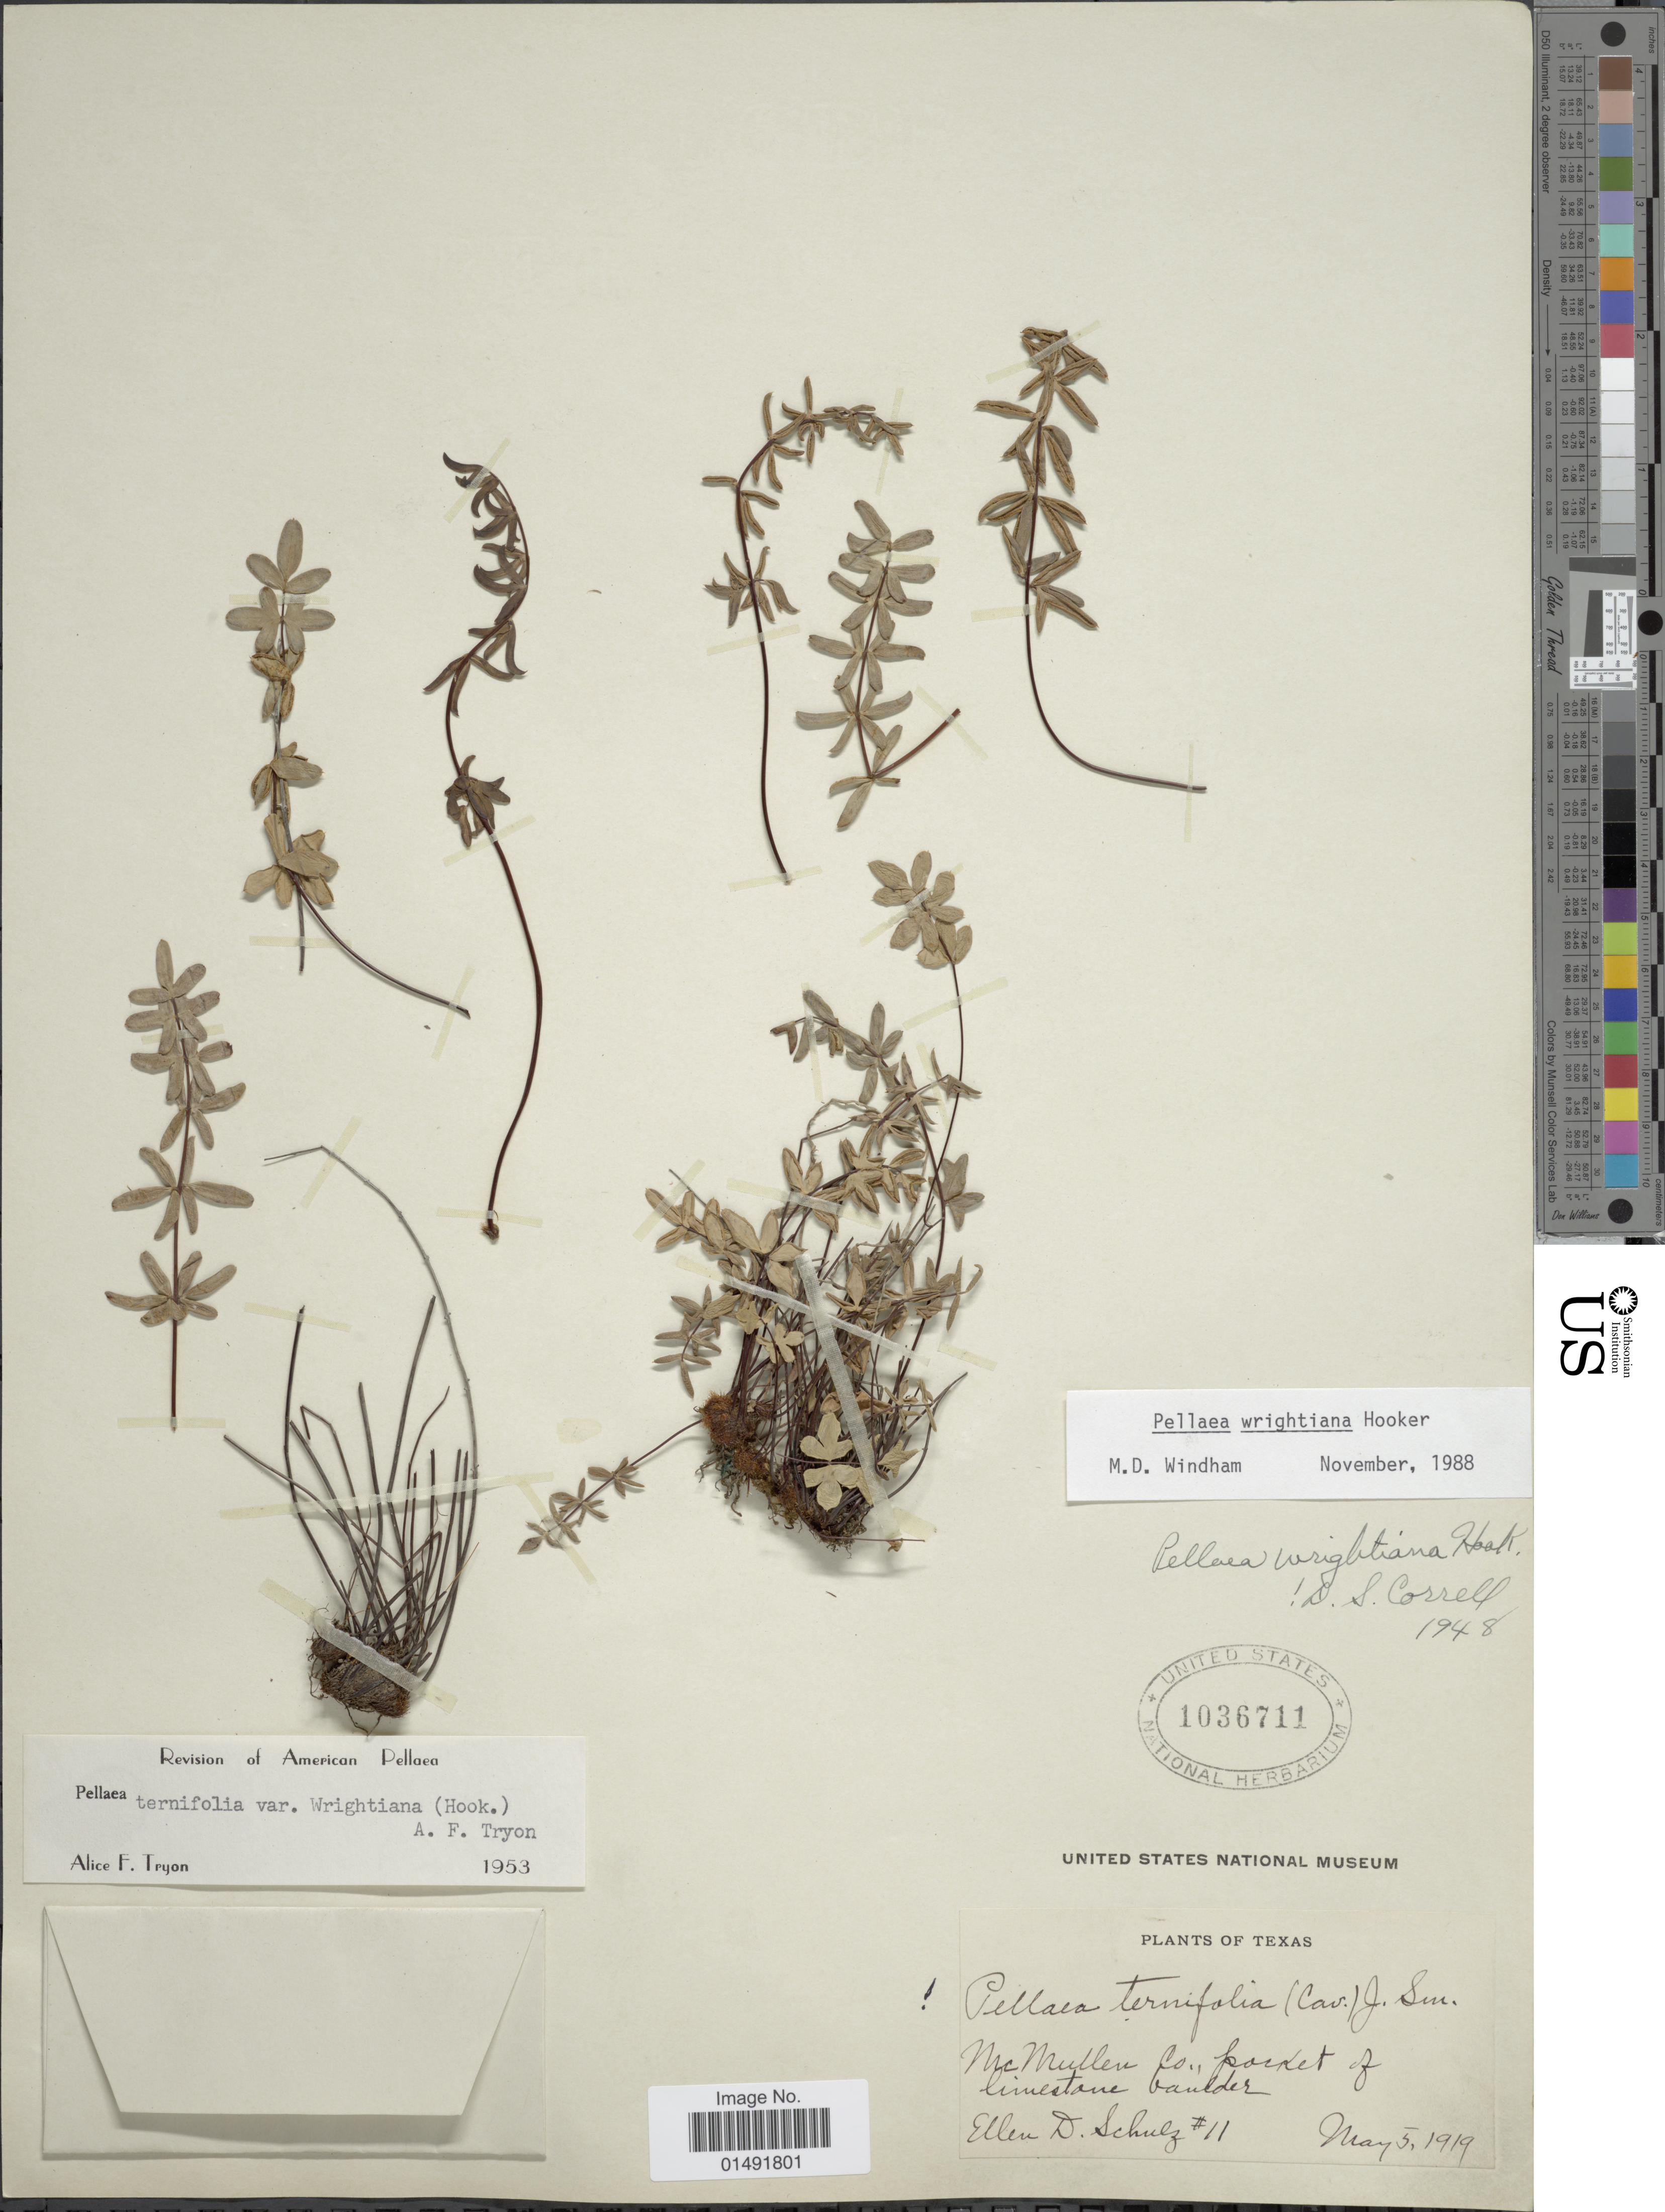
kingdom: Plantae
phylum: Tracheophyta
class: Polypodiopsida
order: Polypodiales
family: Pteridaceae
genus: Pellaea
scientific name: Pellaea wrightiana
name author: Hook.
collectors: E. D. Schulz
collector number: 11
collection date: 1919-05-05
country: United States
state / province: Texas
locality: McMullen Co., pocket of limestone boulder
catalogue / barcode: US 1036711